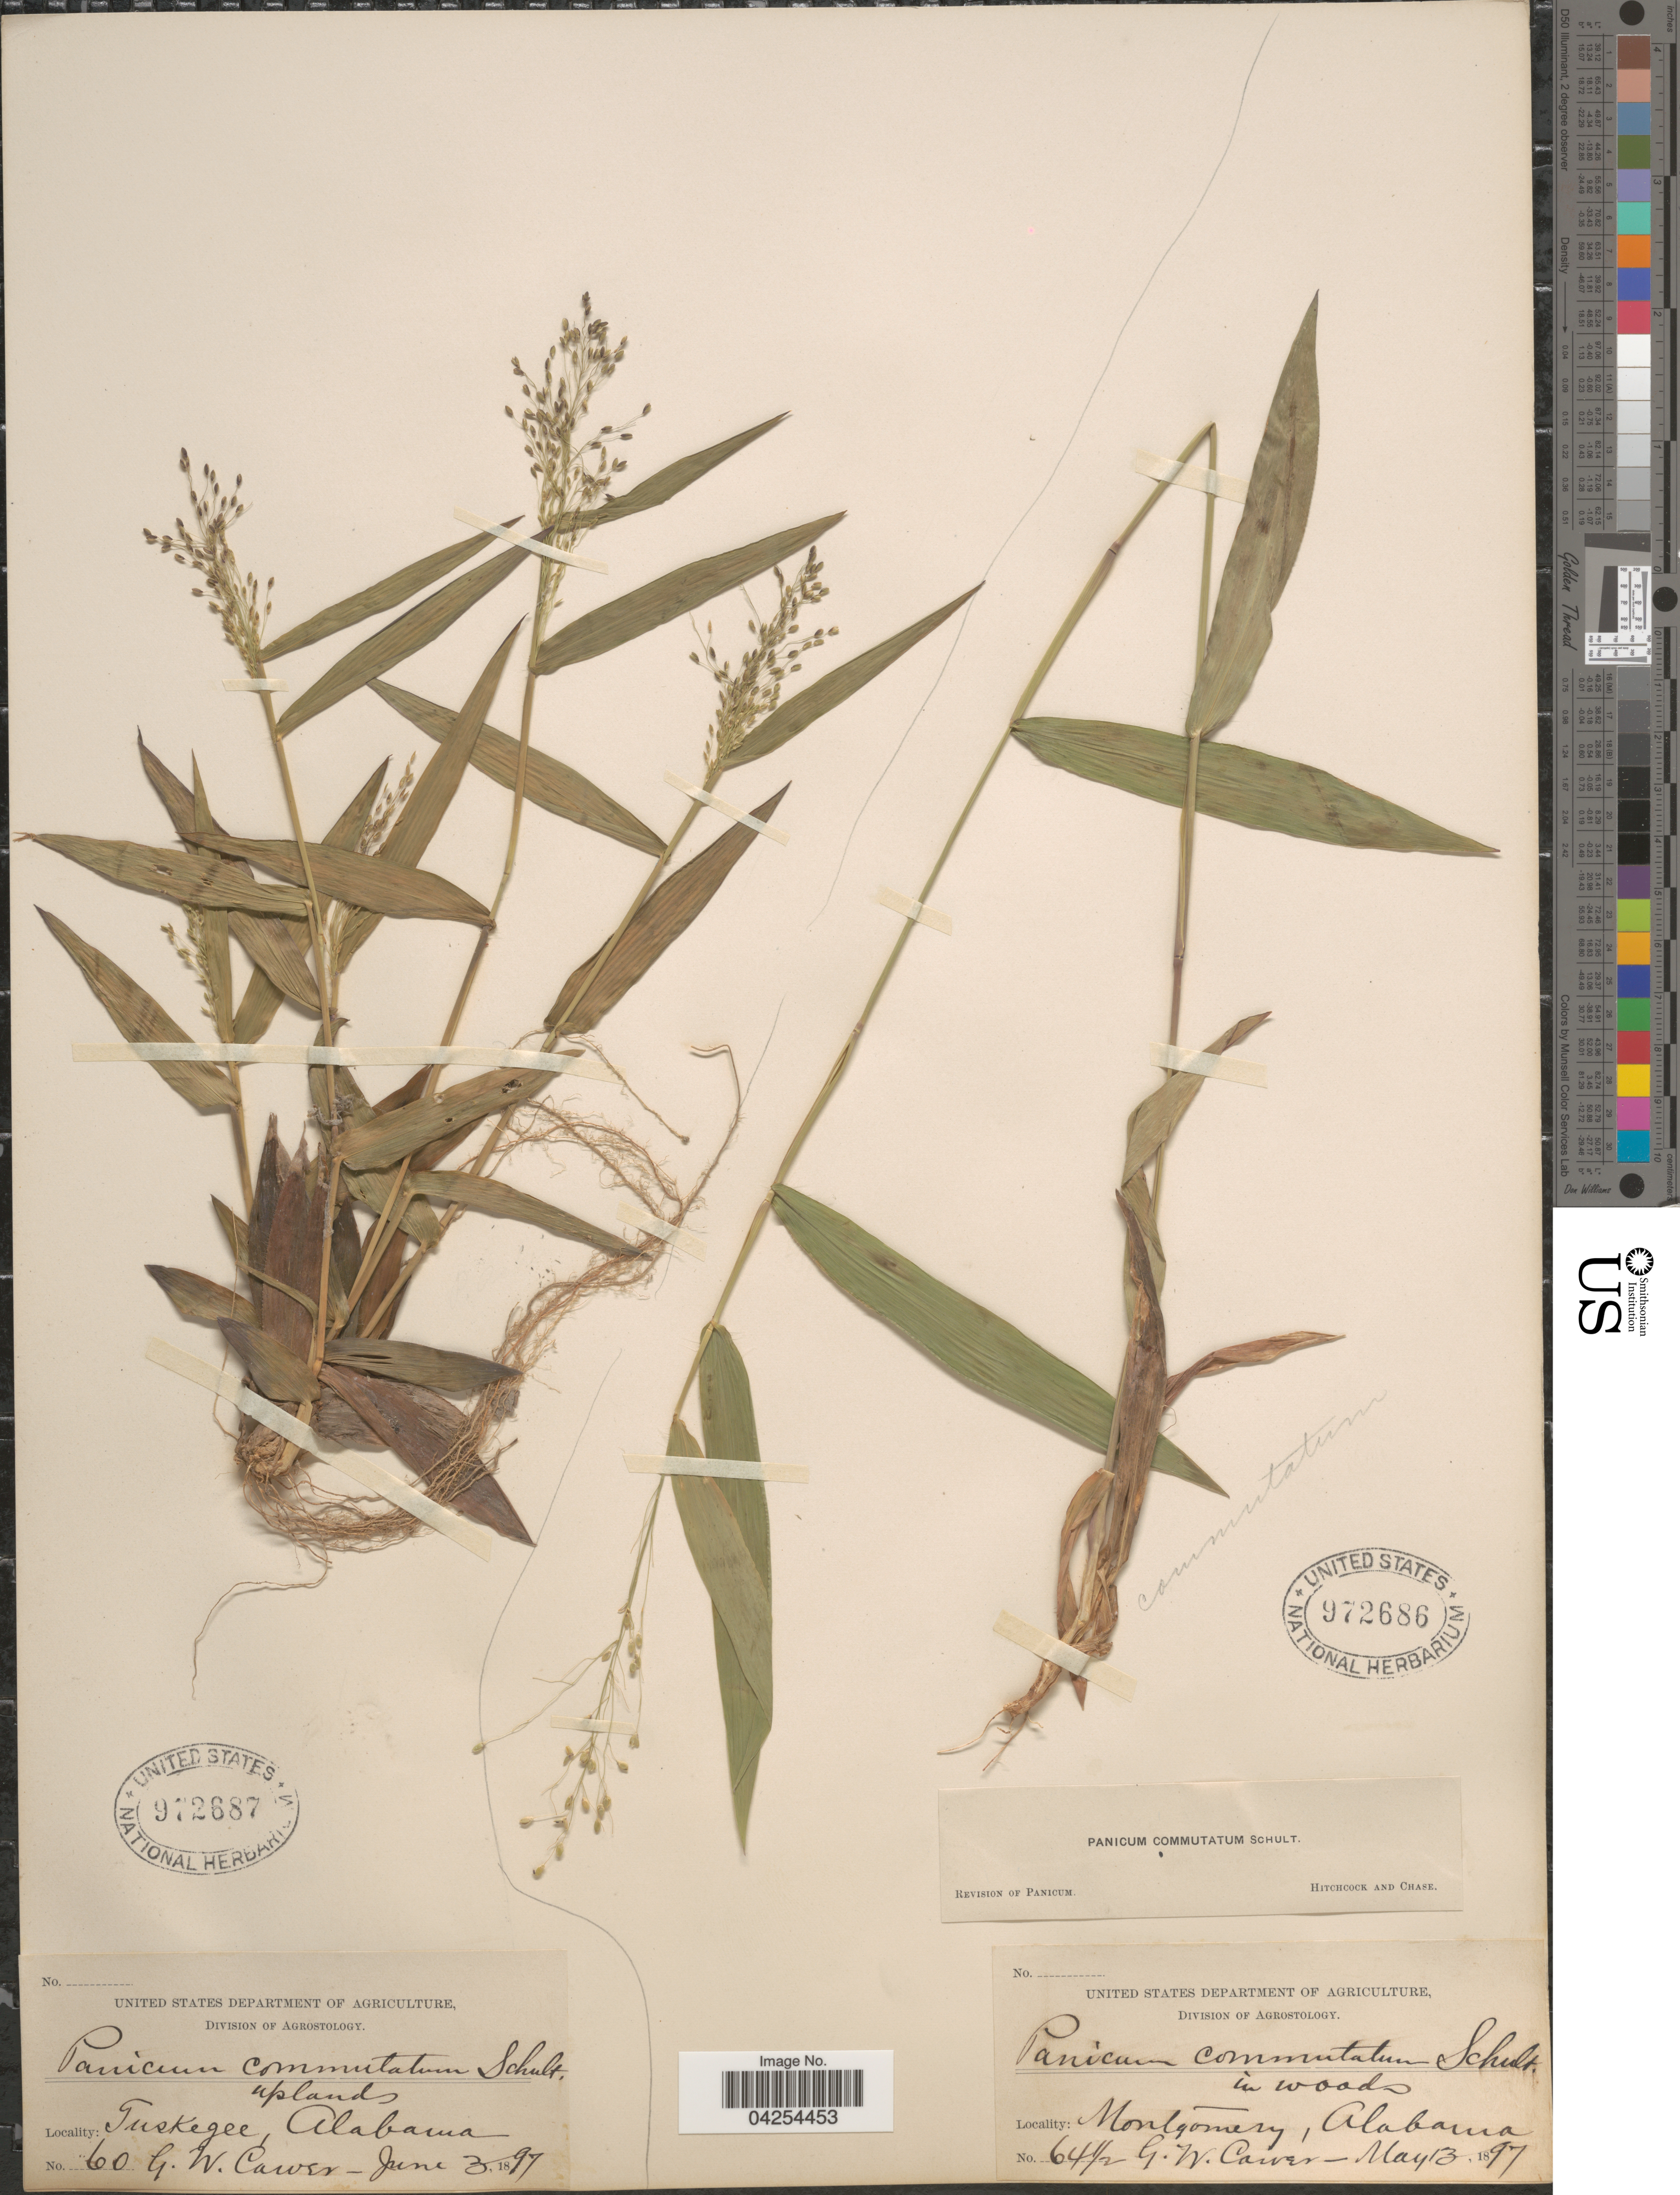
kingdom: Plantae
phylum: Tracheophyta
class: Liliopsida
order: Poales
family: Poaceae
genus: Dichanthelium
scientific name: Dichanthelium commutatum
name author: (Schult.) Gould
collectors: G. Carver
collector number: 60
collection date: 1897-06-03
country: United States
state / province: Alabama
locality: Tuskegee.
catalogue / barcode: US 972687